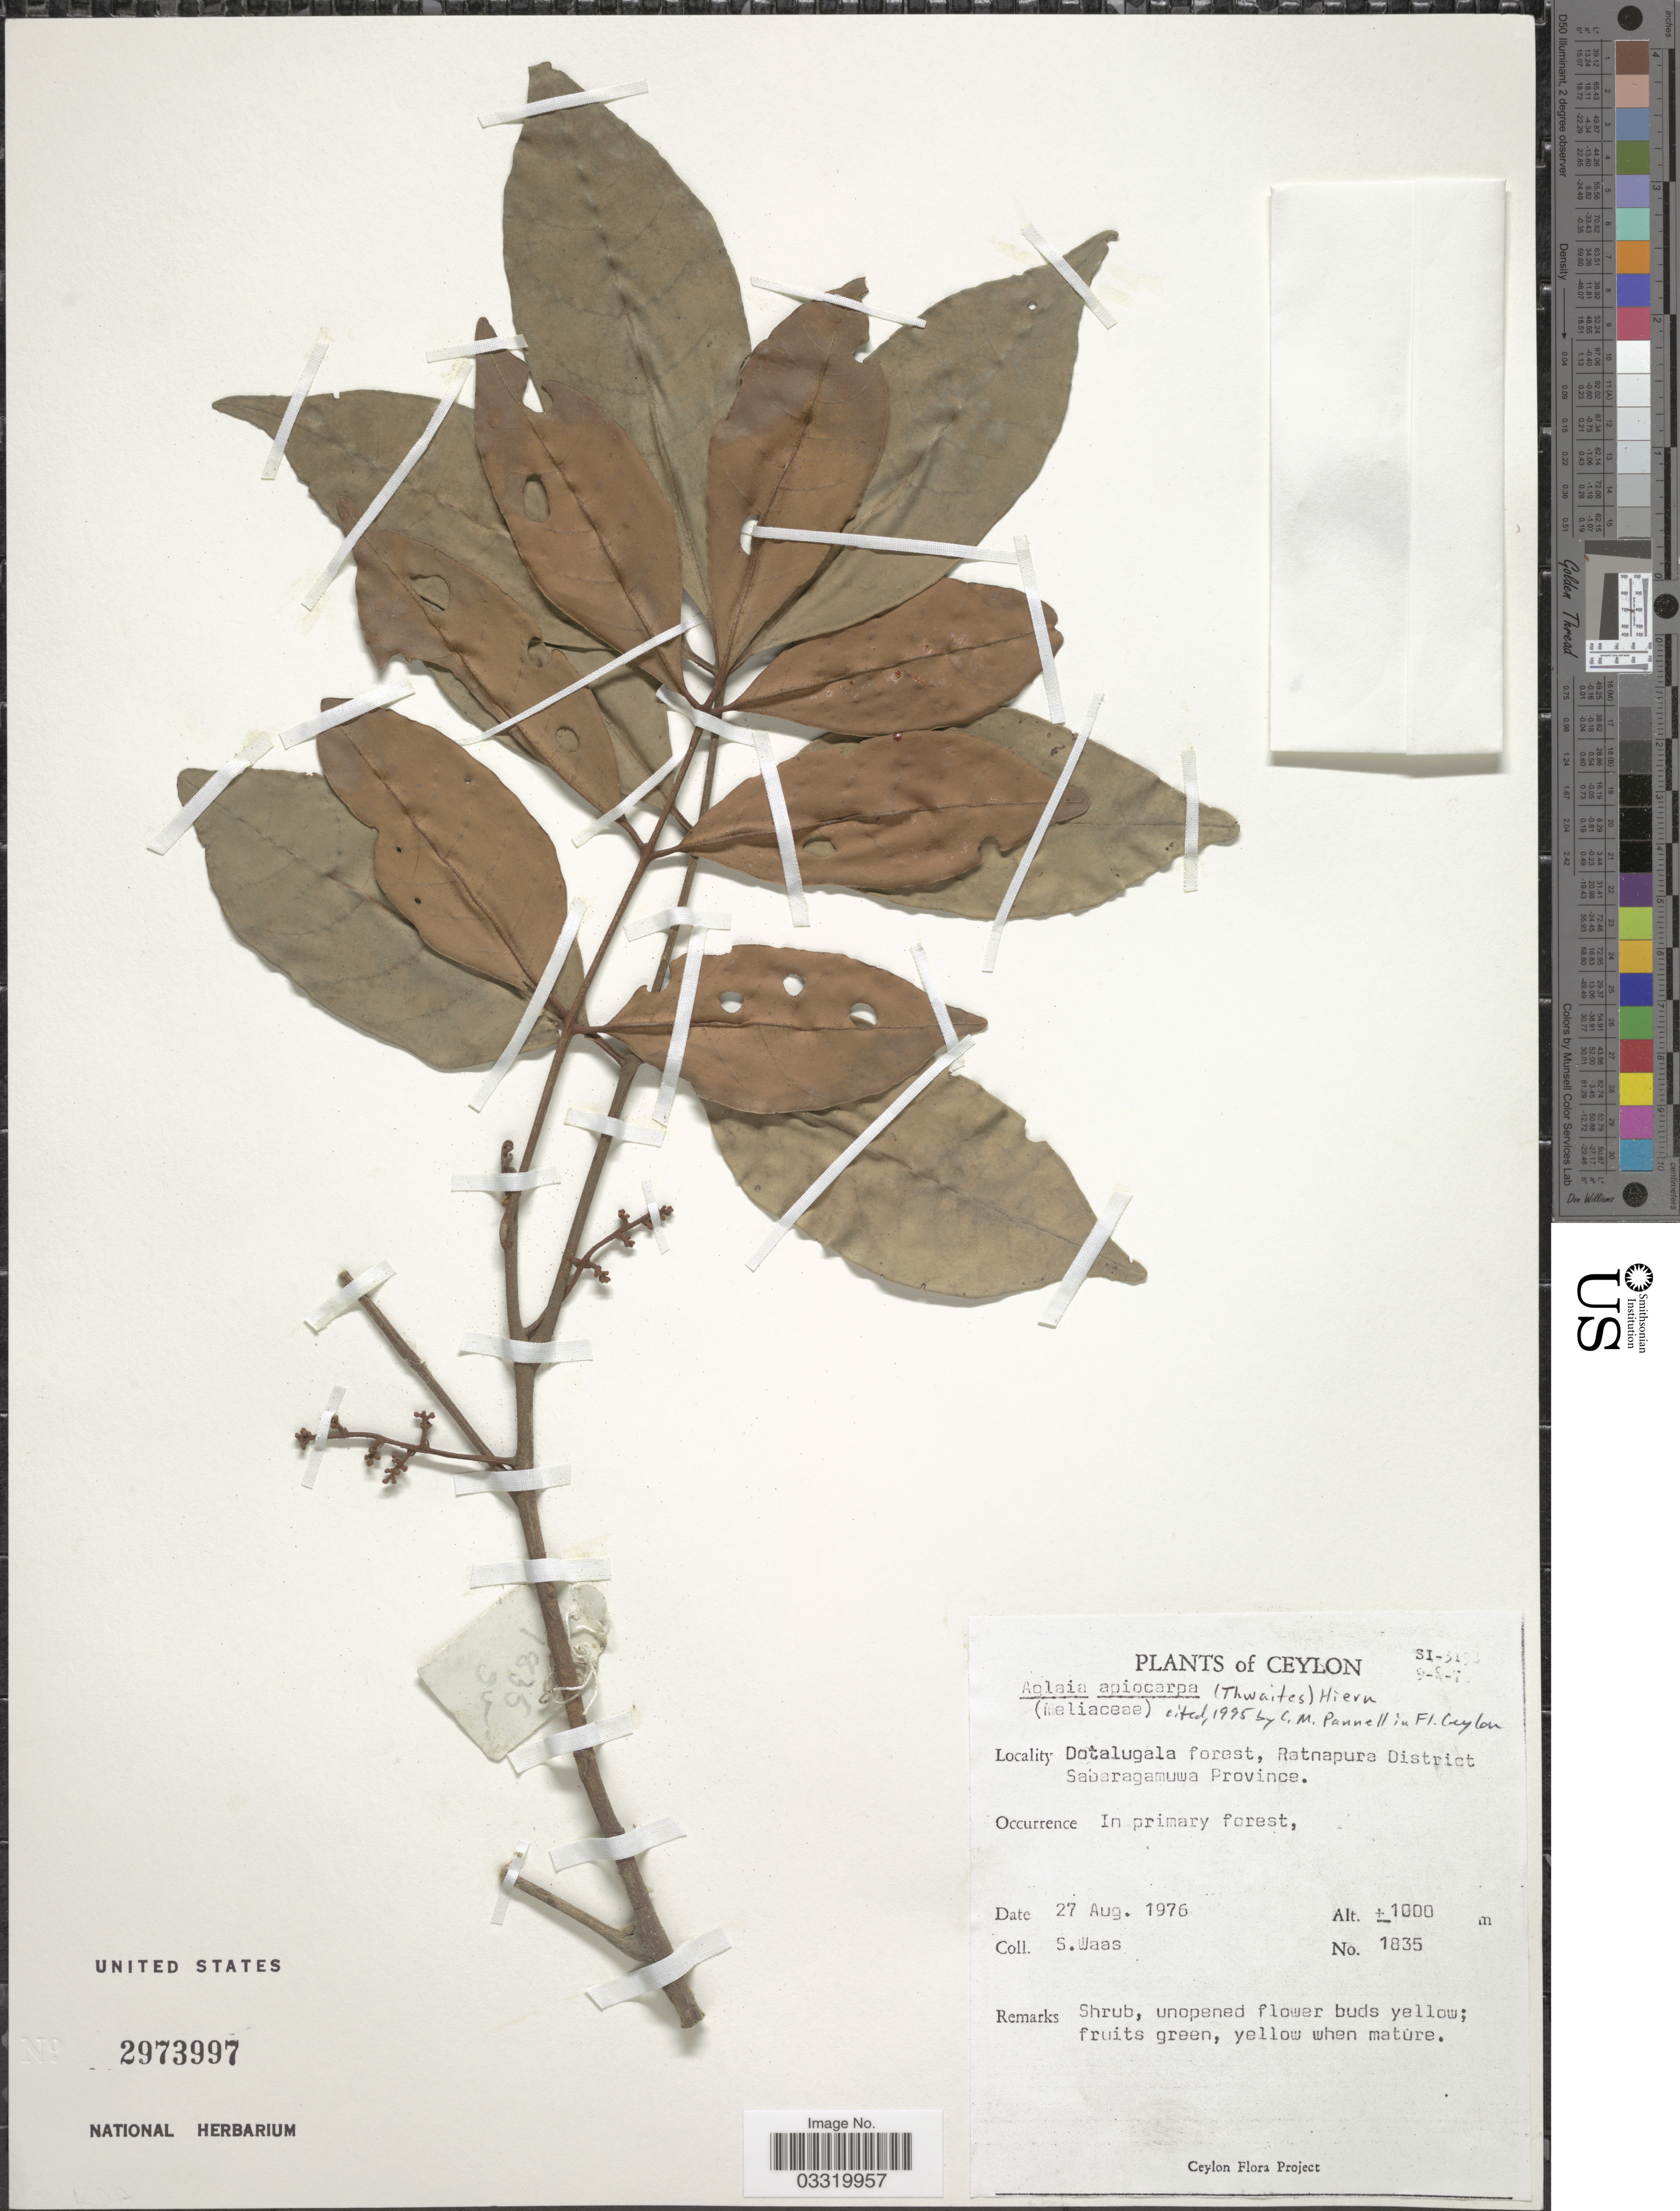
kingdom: Plantae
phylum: Tracheophyta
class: Magnoliopsida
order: Sapindales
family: Meliaceae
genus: Aglaia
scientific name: Aglaia apiocarpa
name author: Hiern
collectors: S. Waas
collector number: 1835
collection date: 1976-08-27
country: Sri Lanka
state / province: Sabaragamuwa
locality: Ceylon. Dotalugala forest, Ratnapura District.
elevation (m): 1000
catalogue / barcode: US 2973997